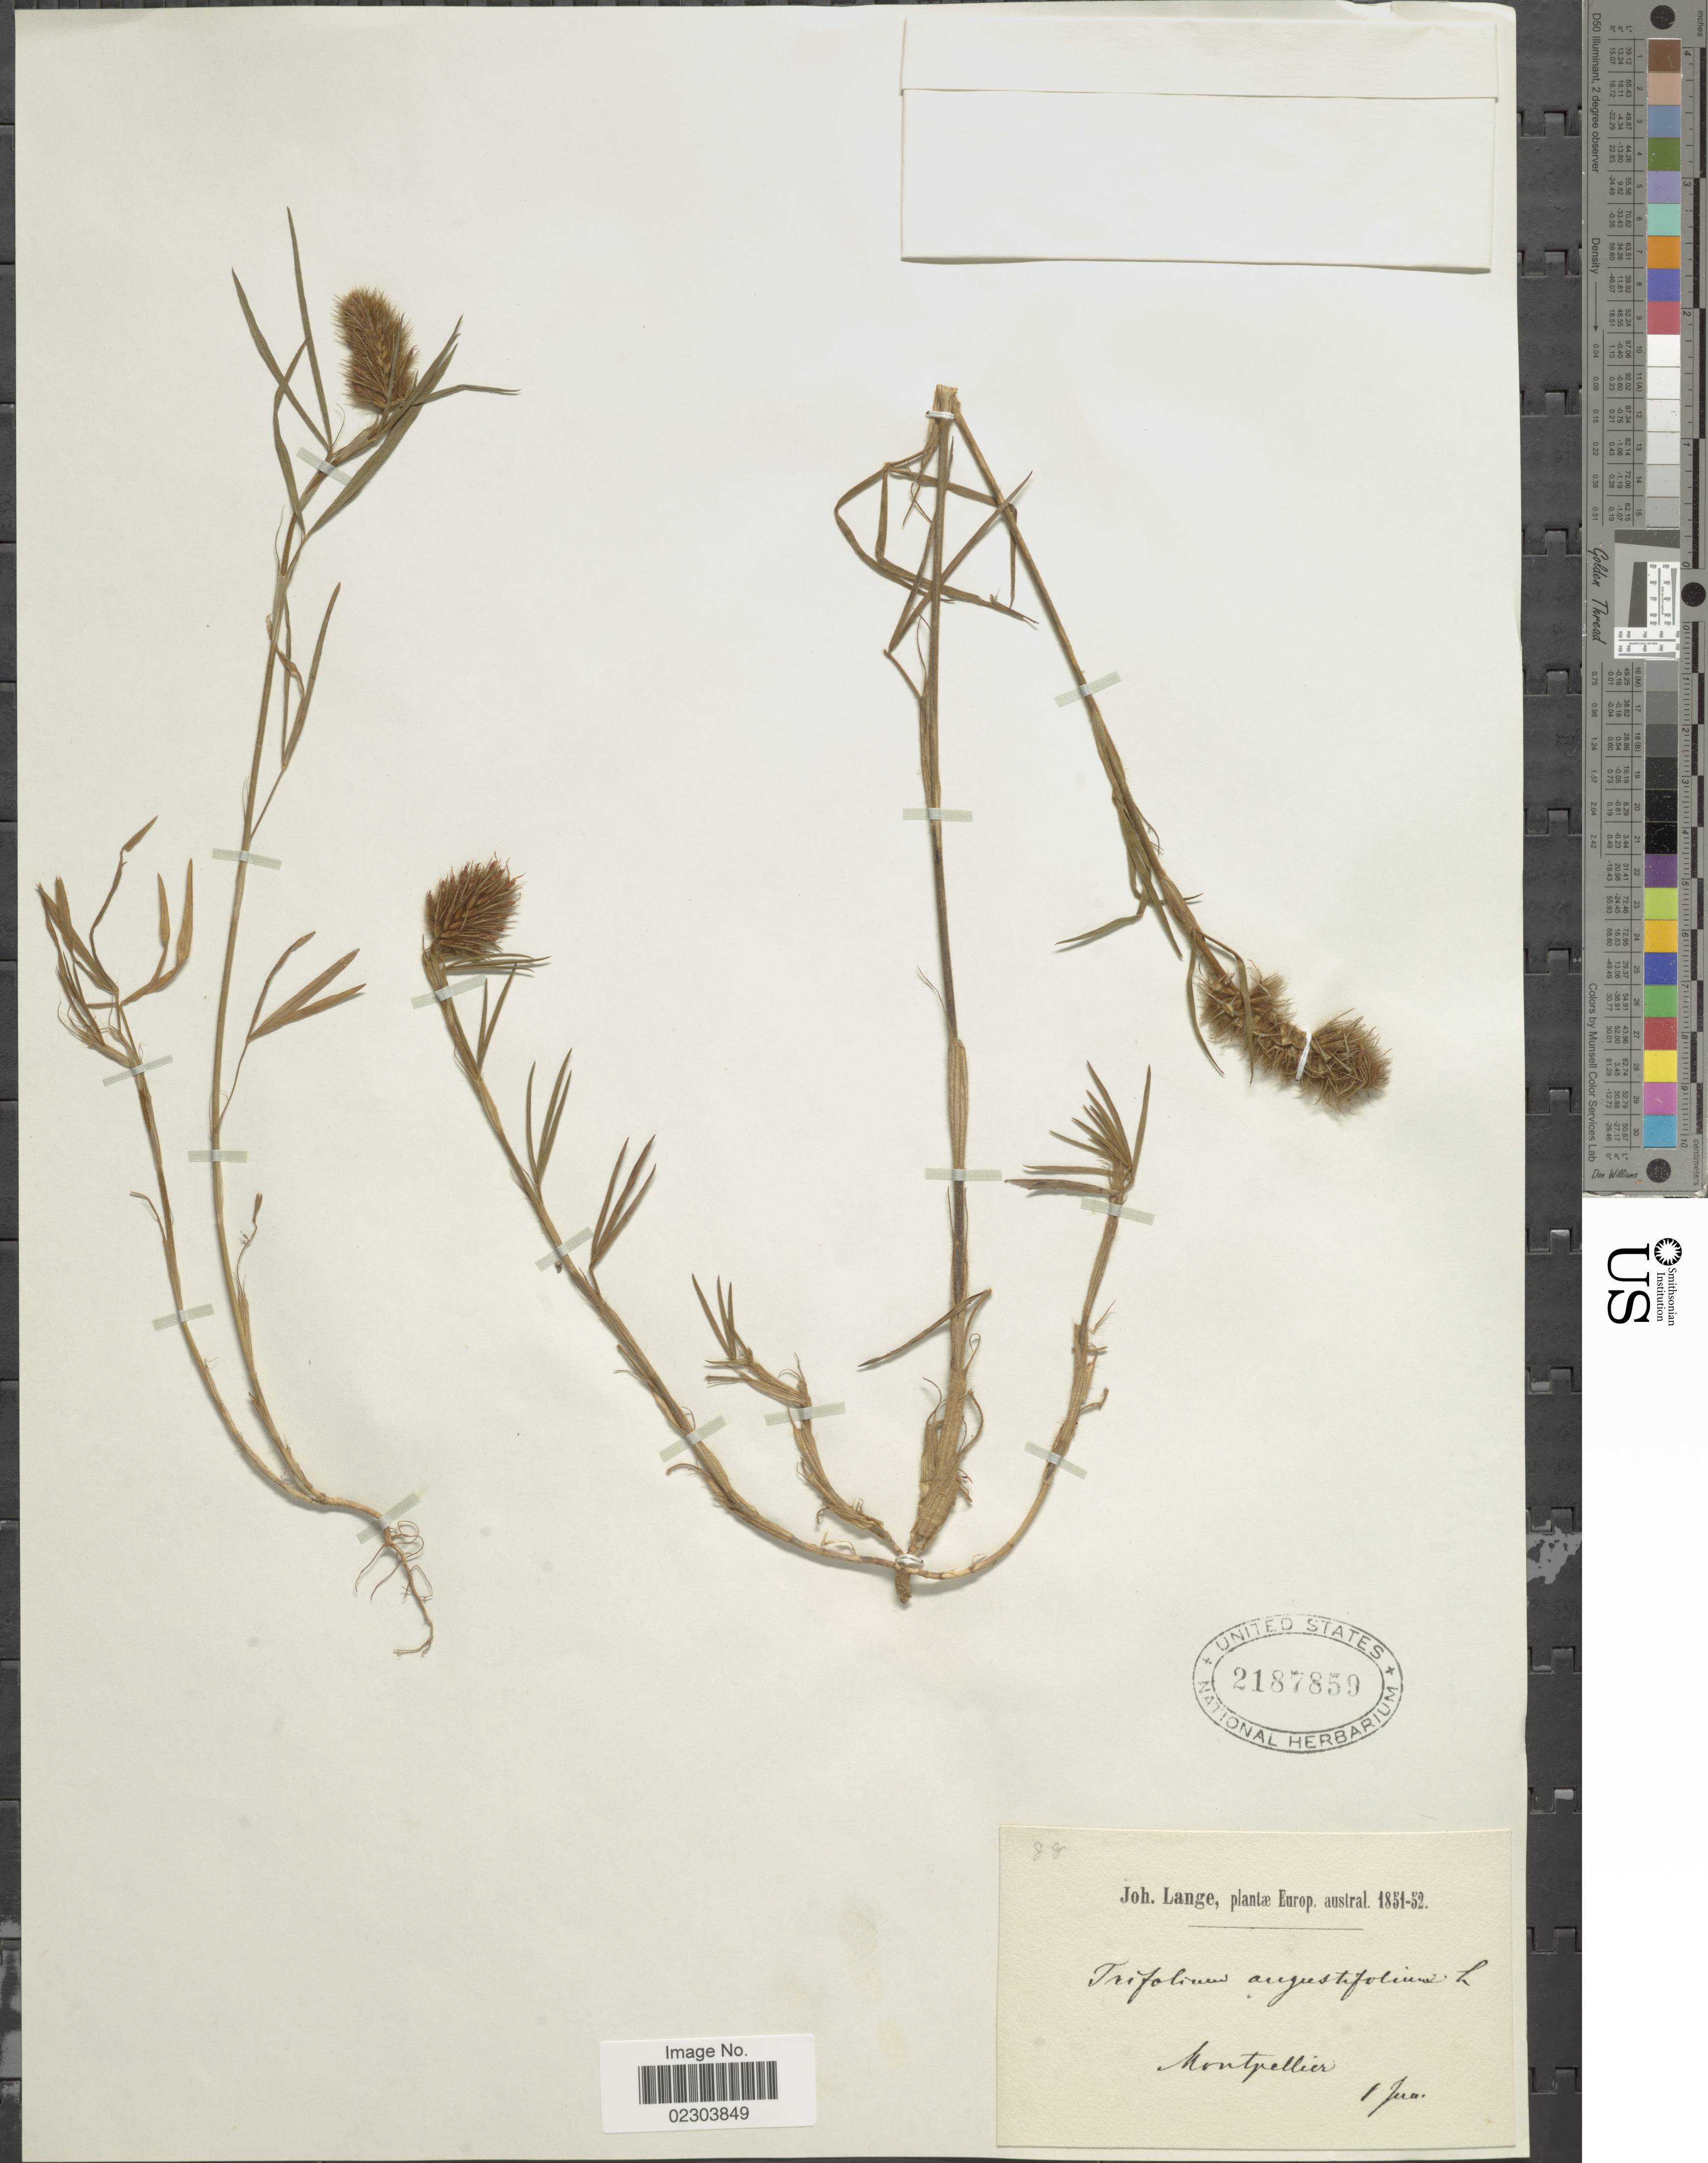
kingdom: Plantae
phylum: Tracheophyta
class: Magnoliopsida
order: Fabales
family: Fabaceae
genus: Trifolium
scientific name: Trifolium angustifolium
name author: L.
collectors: J. M. C. Lange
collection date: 1851-06-01/1852-06-01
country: France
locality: Europ. austral, Montpellier [interpreted]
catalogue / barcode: US 2187859